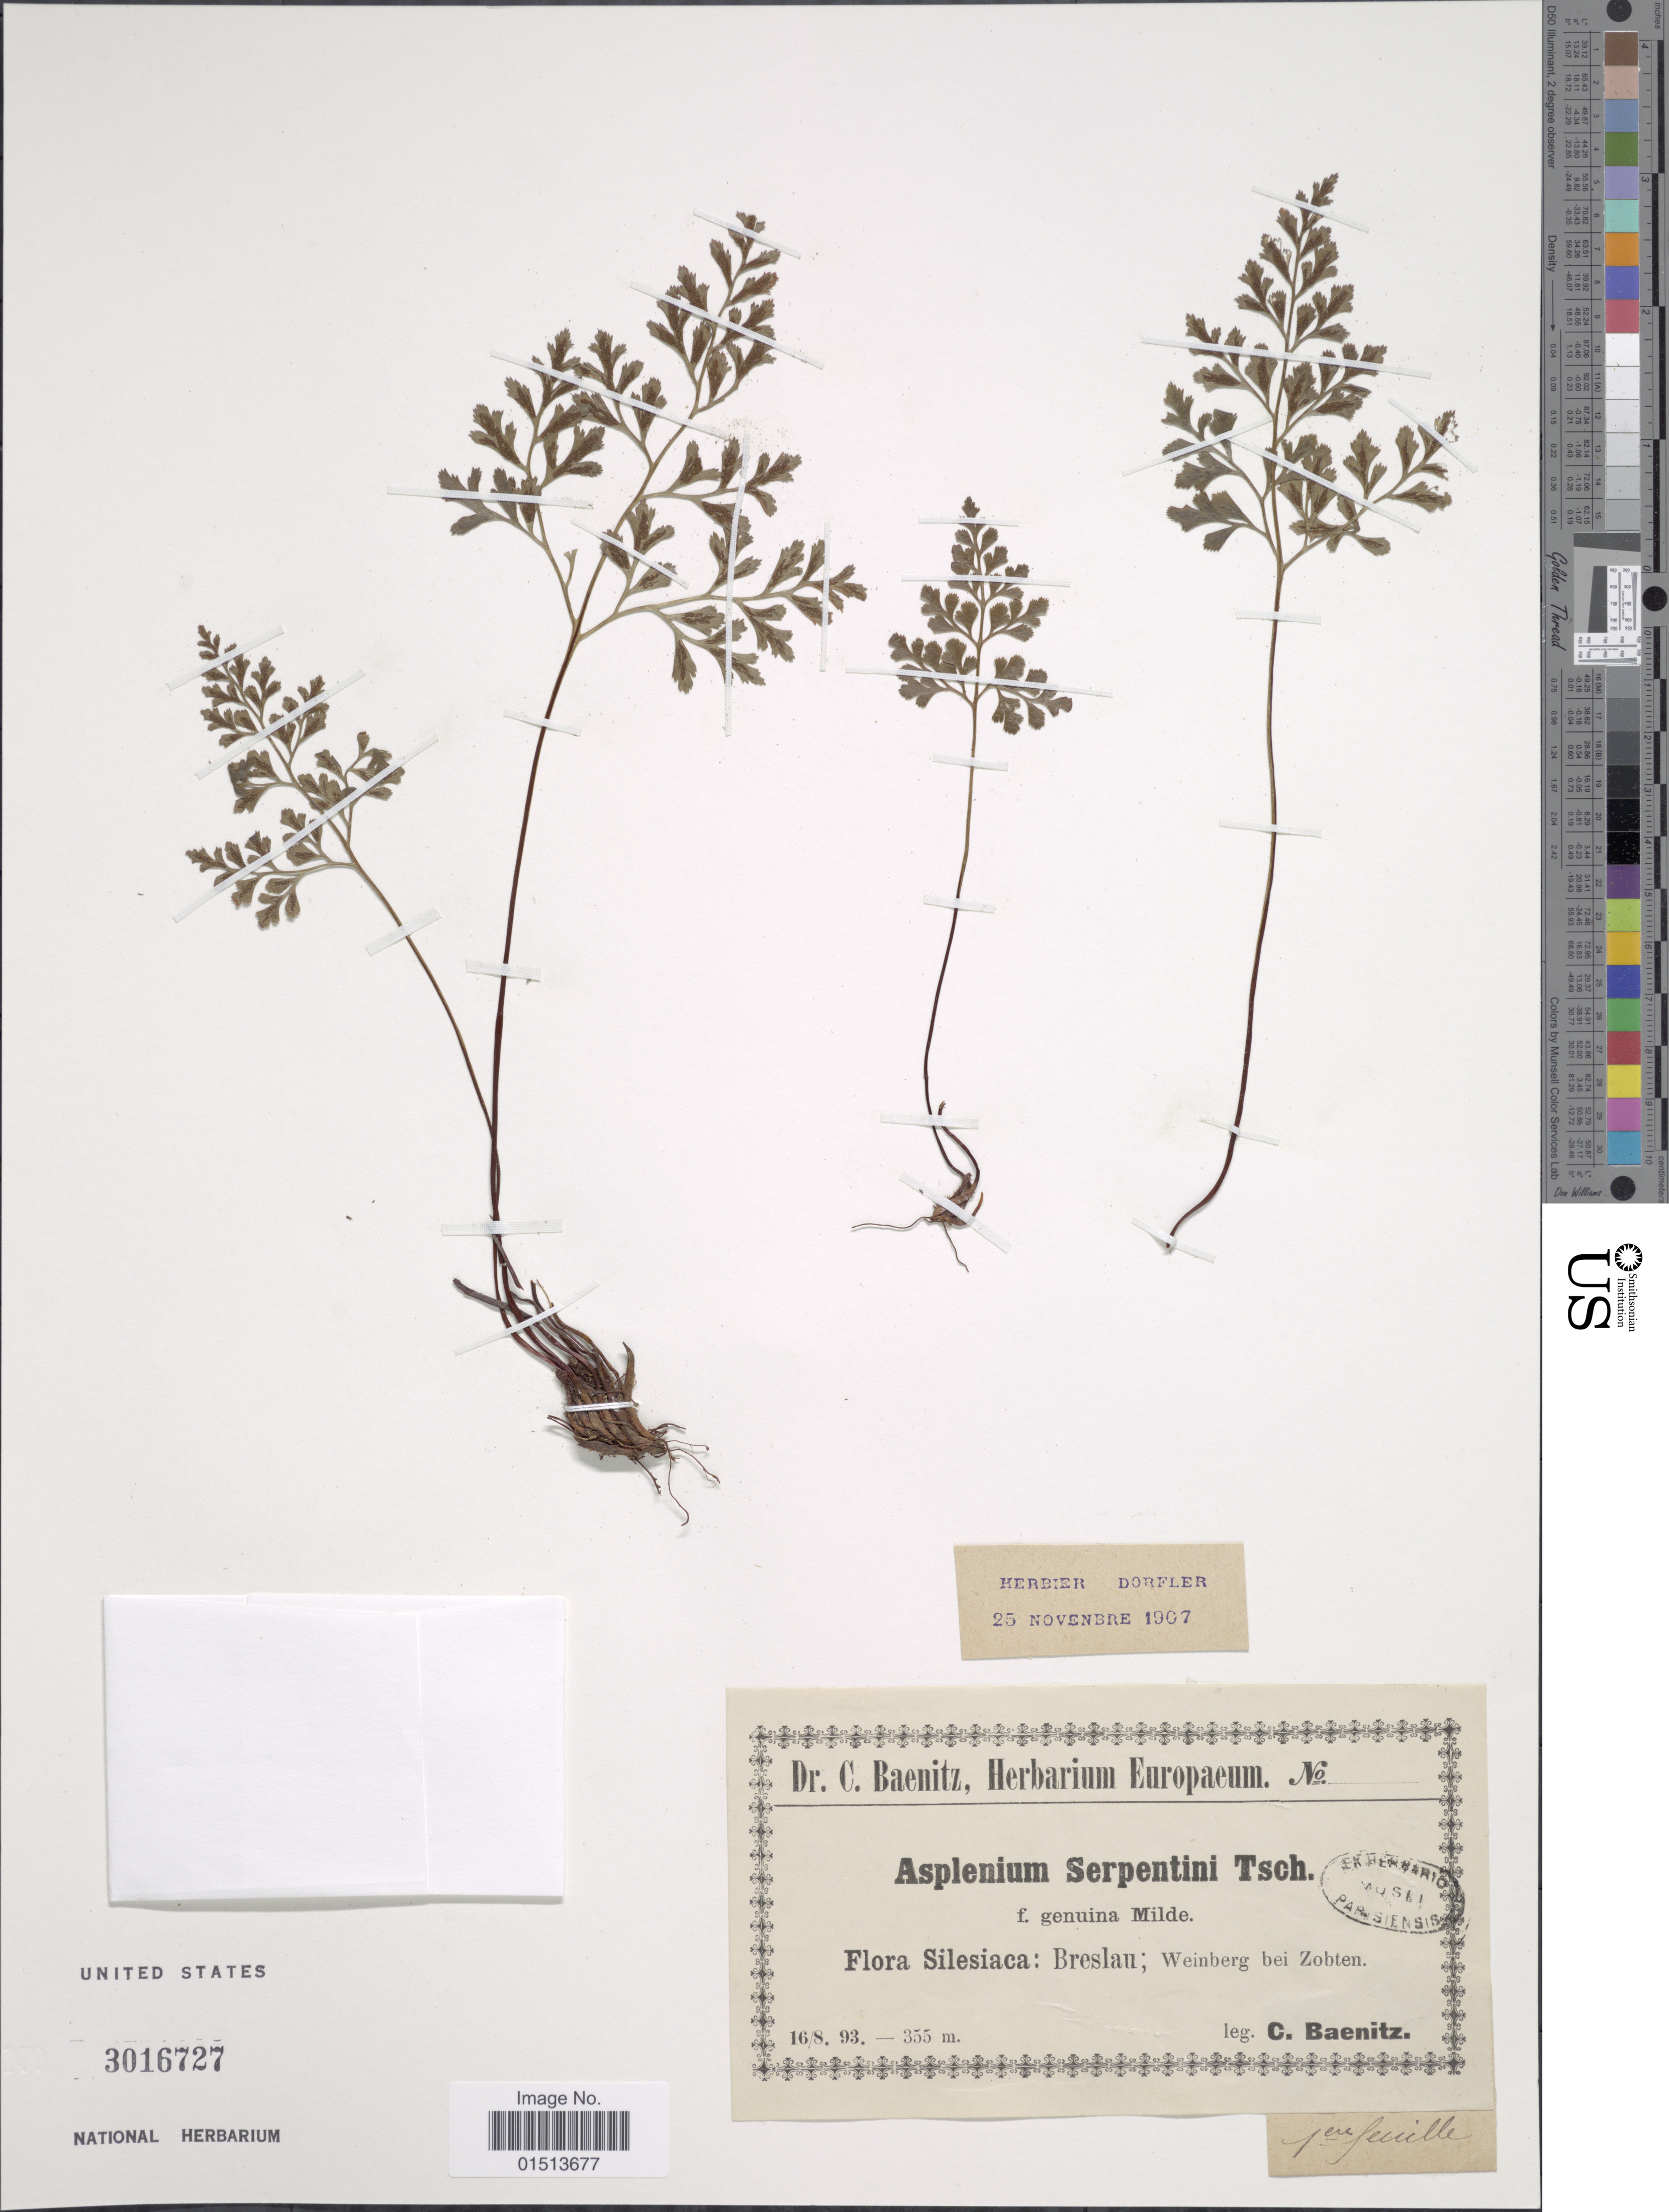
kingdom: Plantae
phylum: Tracheophyta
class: Polypodiopsida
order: Polypodiales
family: Aspleniaceae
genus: Asplenium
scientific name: Asplenium adiantum-nigrum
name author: L.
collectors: C. G. Baenitz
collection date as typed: Transcribed d/m/y: 16/8/93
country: Poland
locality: Silesiaca: Breslau; Weinberg bei Zobten.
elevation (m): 355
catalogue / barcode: US 3016727